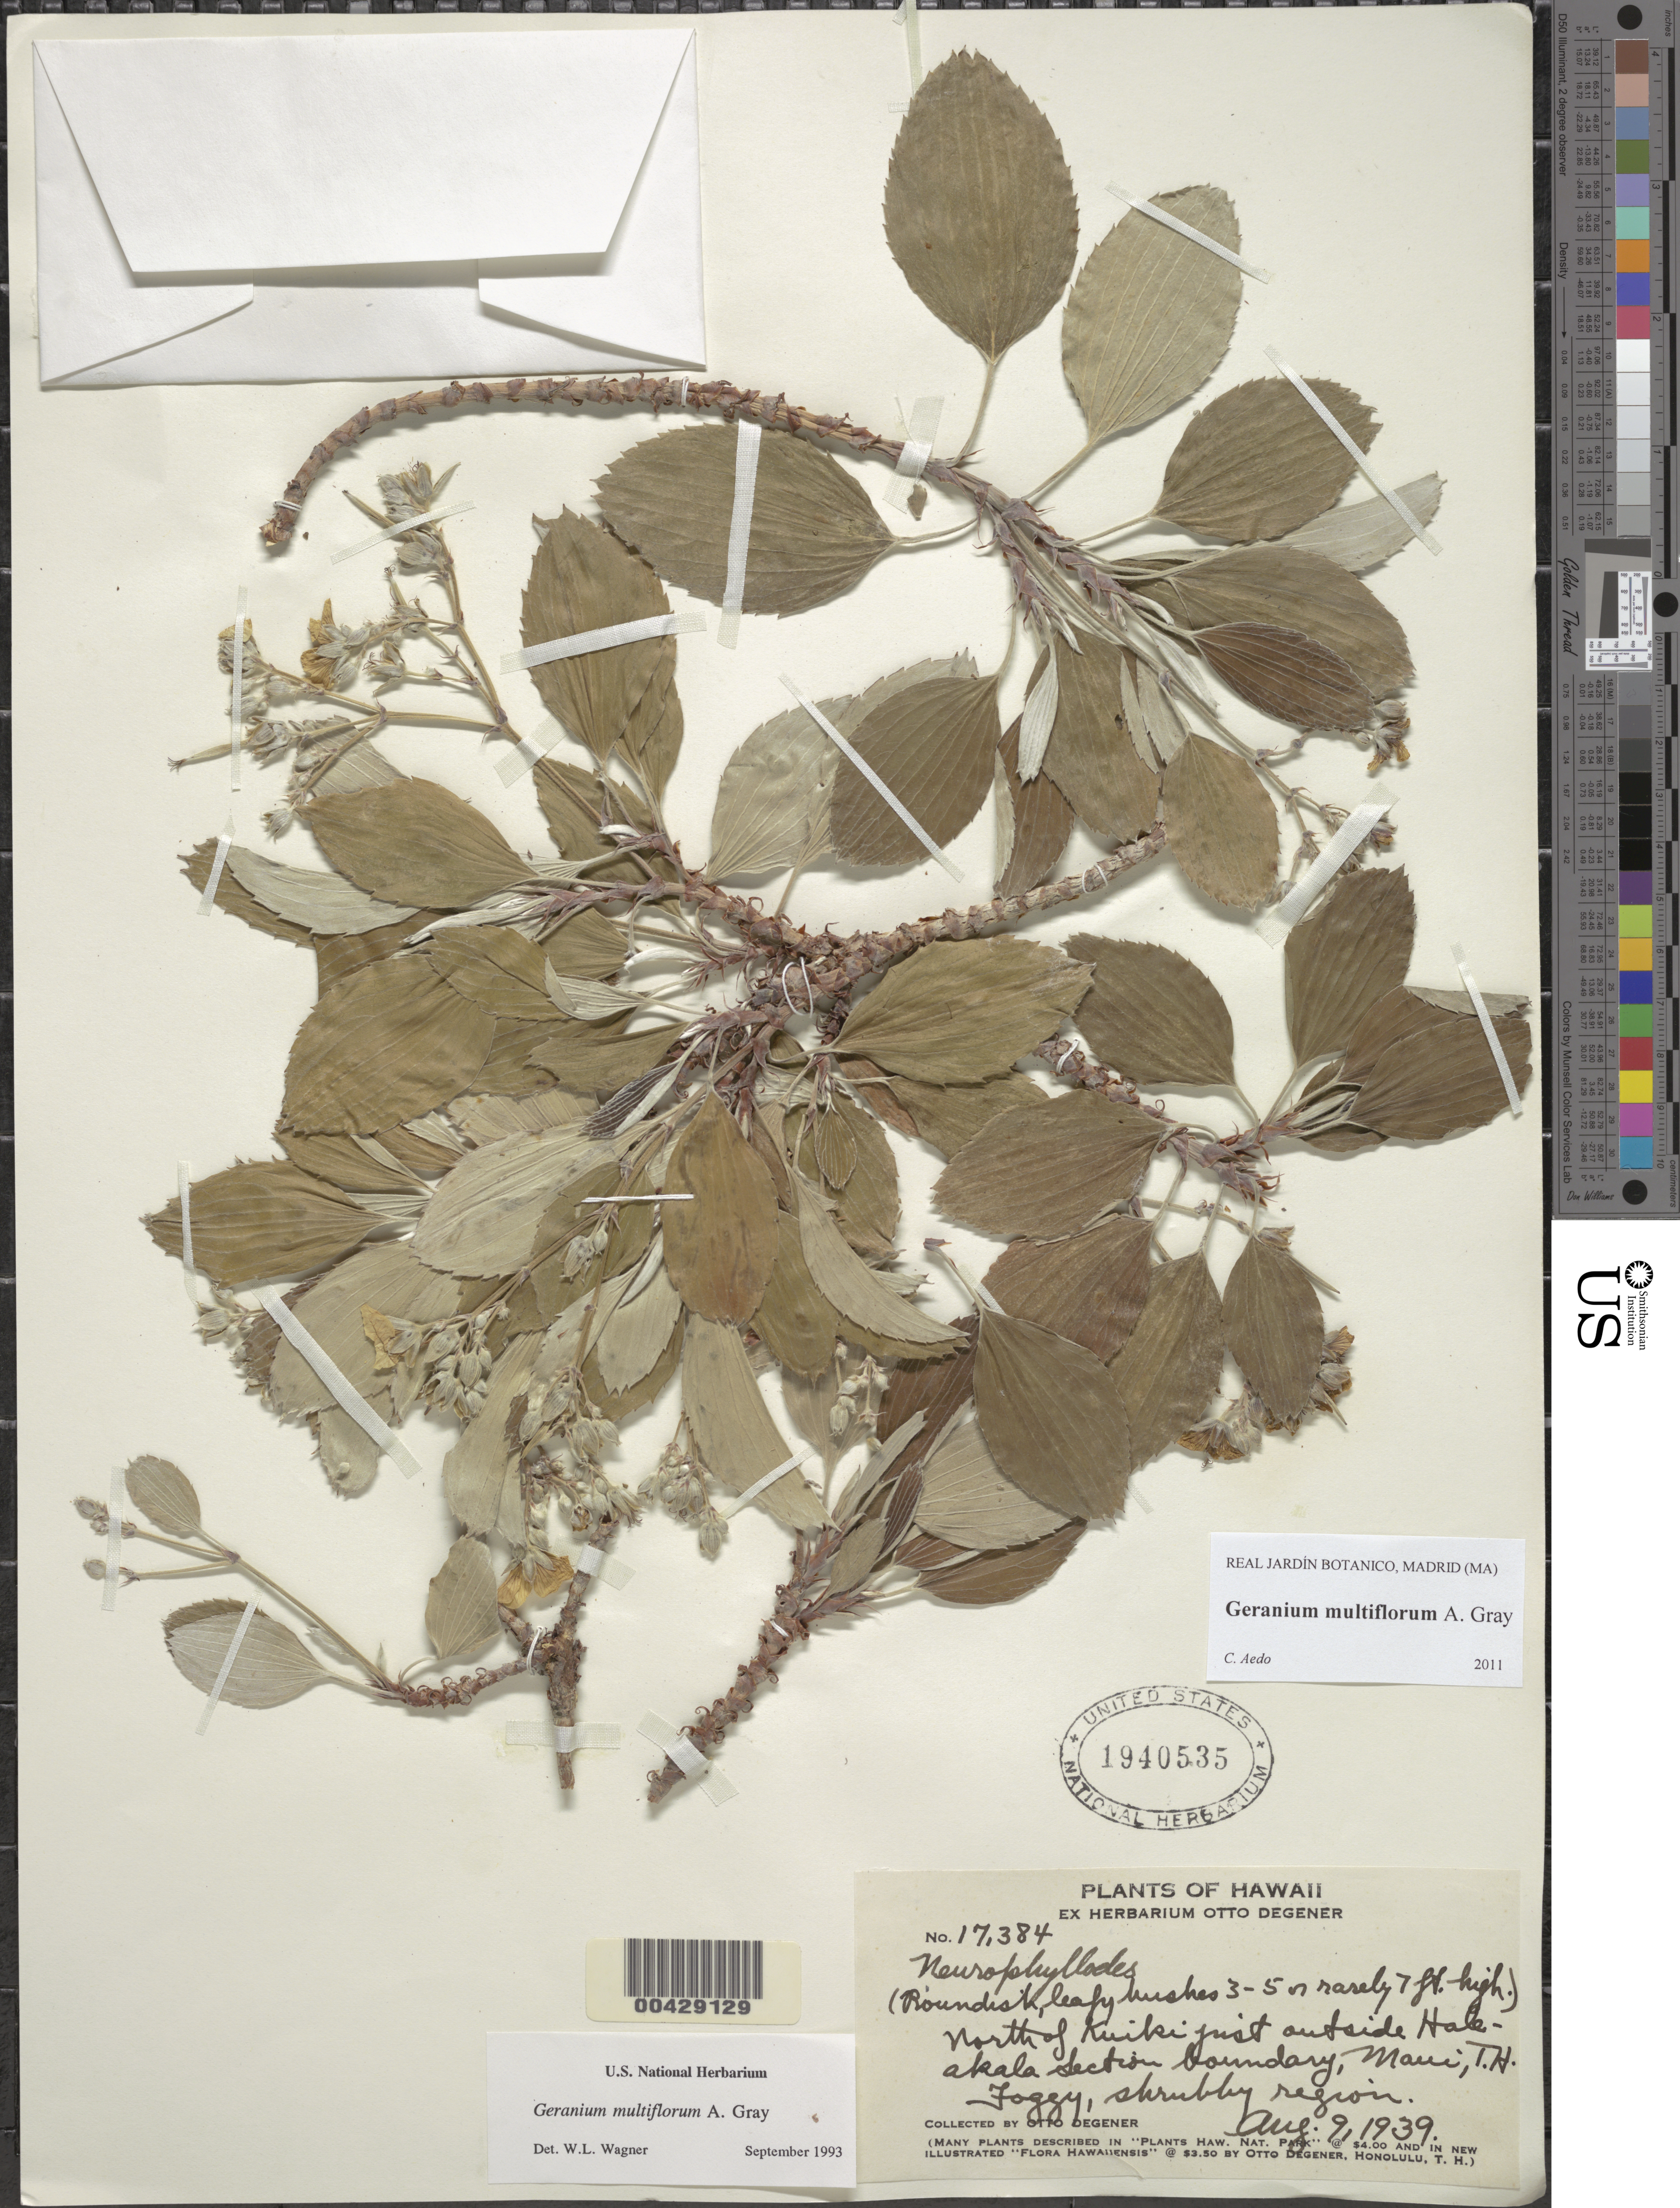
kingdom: Plantae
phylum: Tracheophyta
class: Magnoliopsida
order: Geraniales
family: Geraniaceae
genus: Geranium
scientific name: Geranium multiflorum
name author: A. Gray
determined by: Aedo, C.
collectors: O. Degener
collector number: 17384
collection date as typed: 9 Aug 1939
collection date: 1939-08-09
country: United States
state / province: Hawaii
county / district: Maui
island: Maui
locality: N of Kuiki just outside Haleakala section boundary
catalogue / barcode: US 1940535